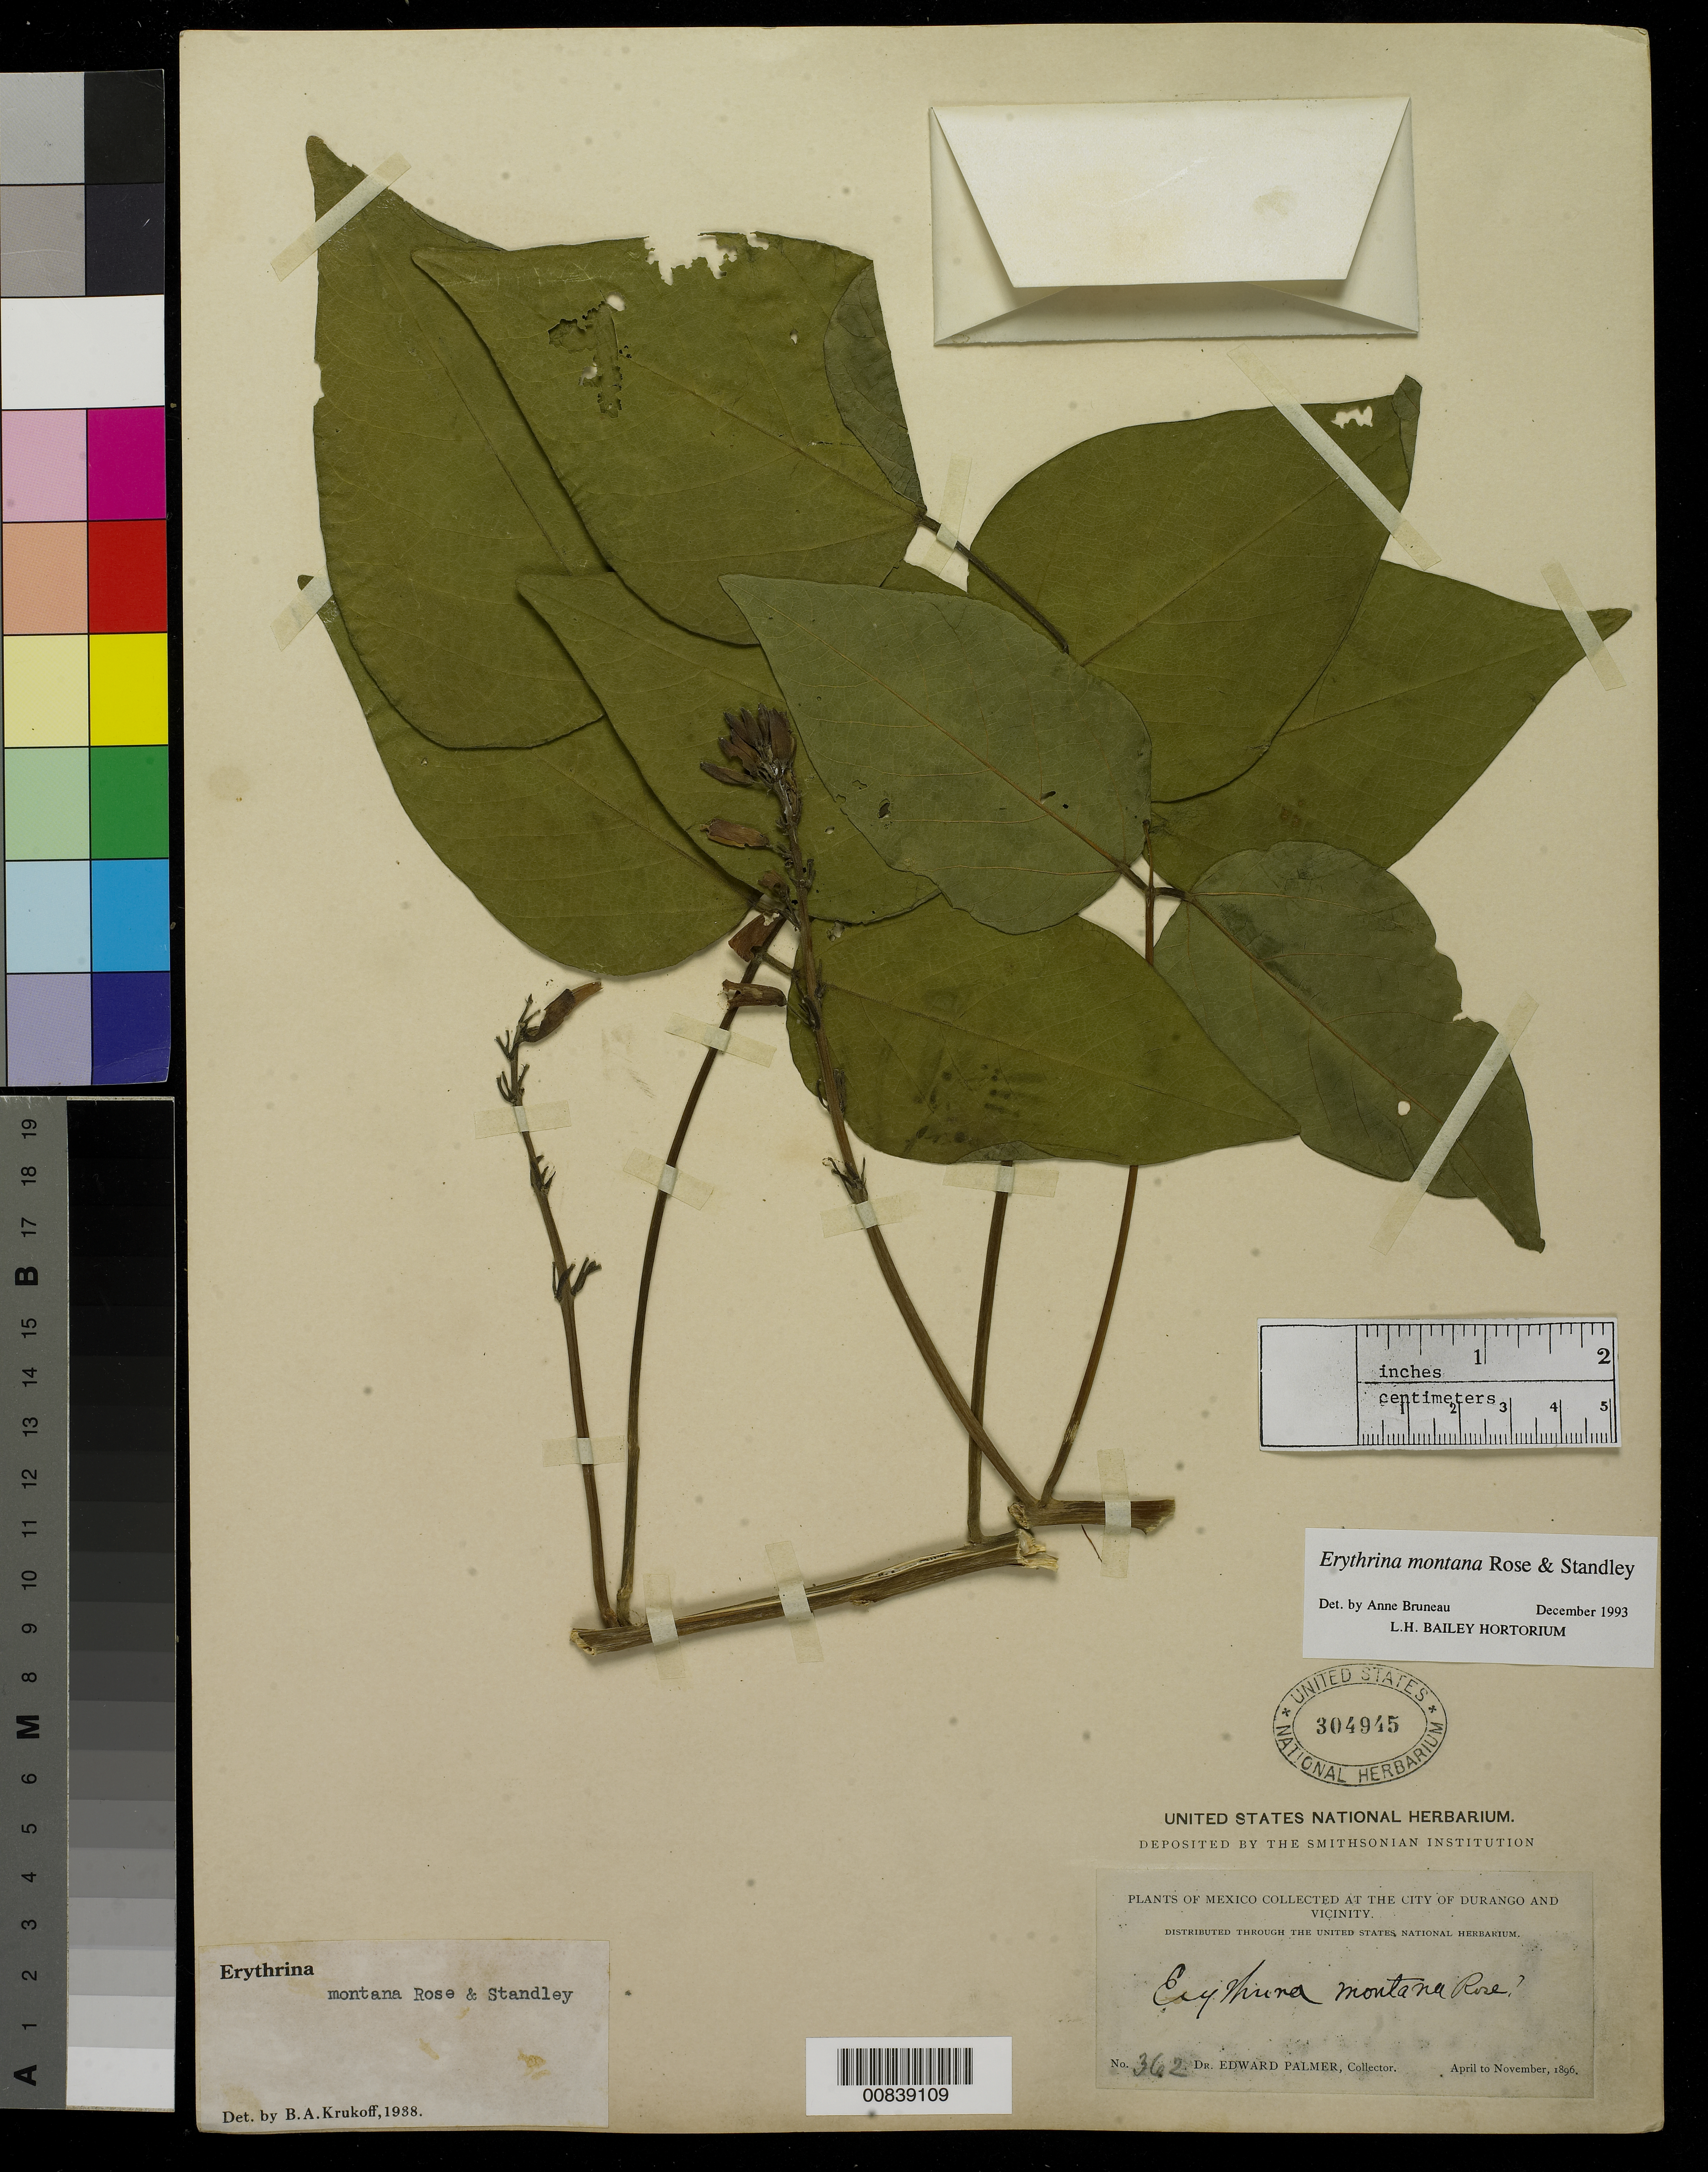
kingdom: Plantae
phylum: Tracheophyta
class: Magnoliopsida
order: Fabales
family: Fabaceae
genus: Erythrina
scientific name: Erythrina montana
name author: Rose & Standl.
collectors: E. Palmer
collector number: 362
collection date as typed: Apr 1896 to -- Nov 1896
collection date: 1896-04/1896-11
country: Mexico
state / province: Durango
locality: City of Durango and vicinity.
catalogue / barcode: US 304945